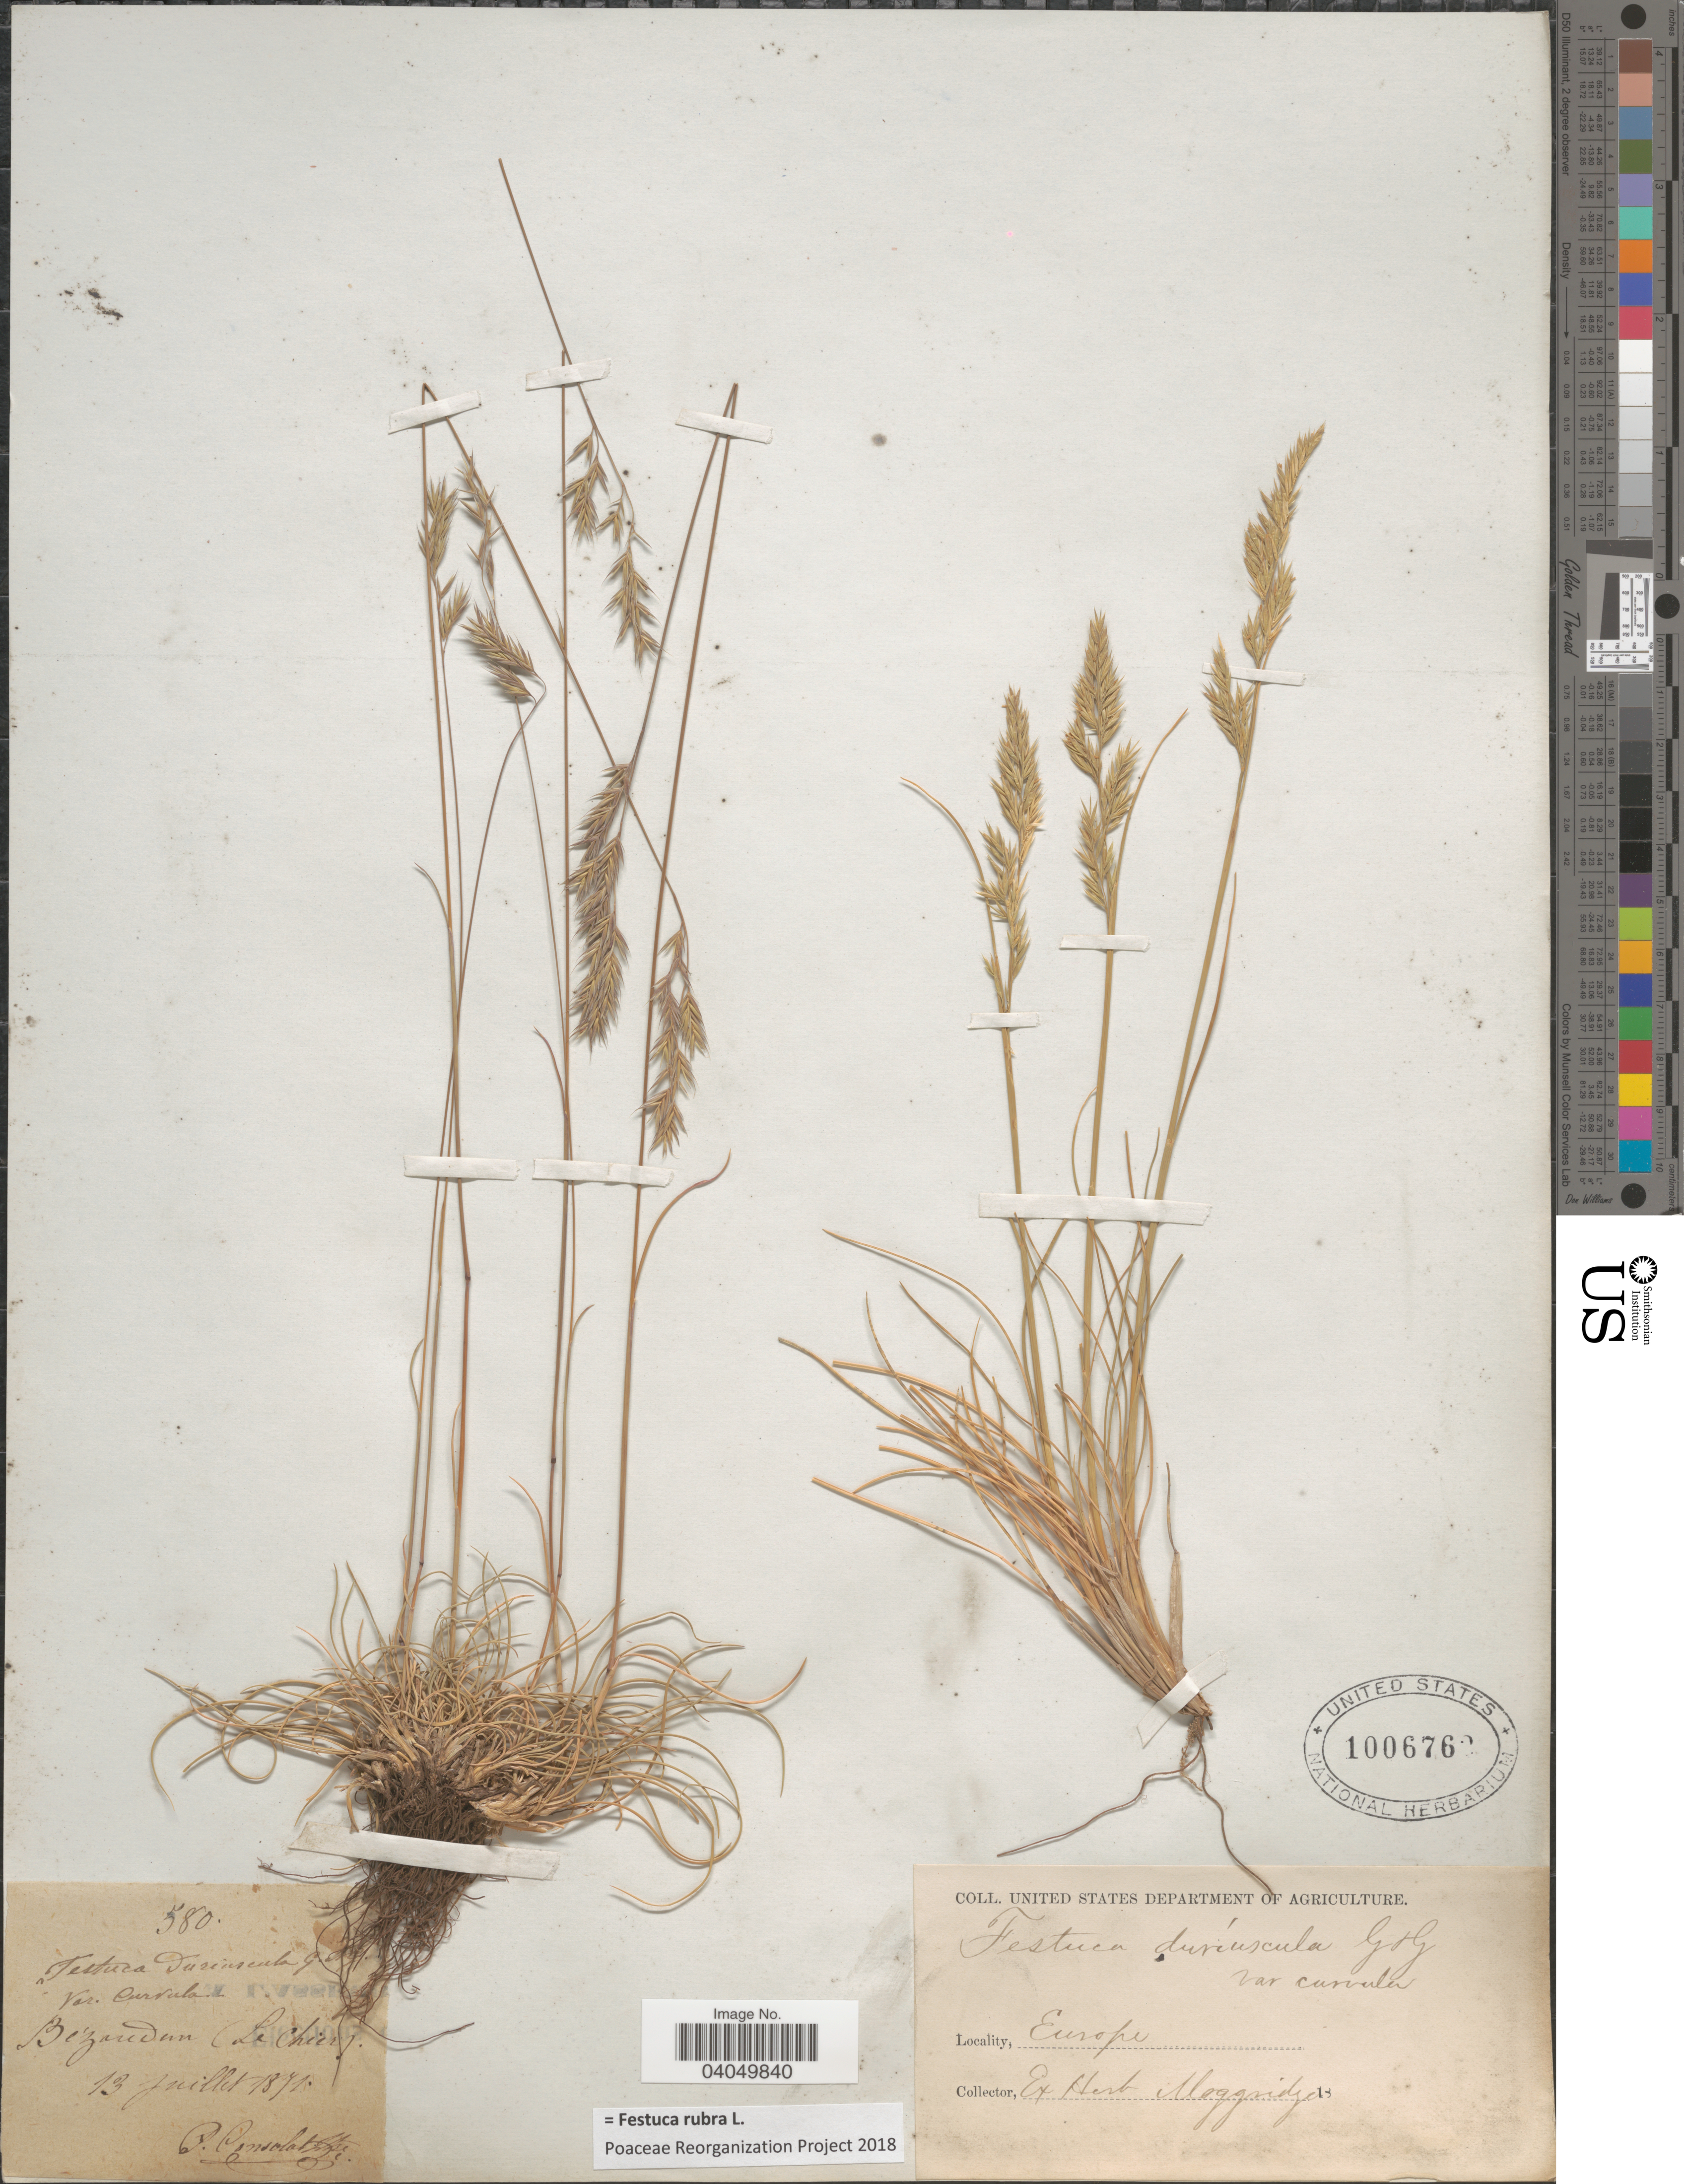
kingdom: Plantae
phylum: Tracheophyta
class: Liliopsida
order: Poales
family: Poaceae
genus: Festuca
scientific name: Festuca rubra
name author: L.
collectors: P. Consolat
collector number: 580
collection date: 1871-07-13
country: France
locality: Europe. Bézaudun (Le Chier).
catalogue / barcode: US 1006760